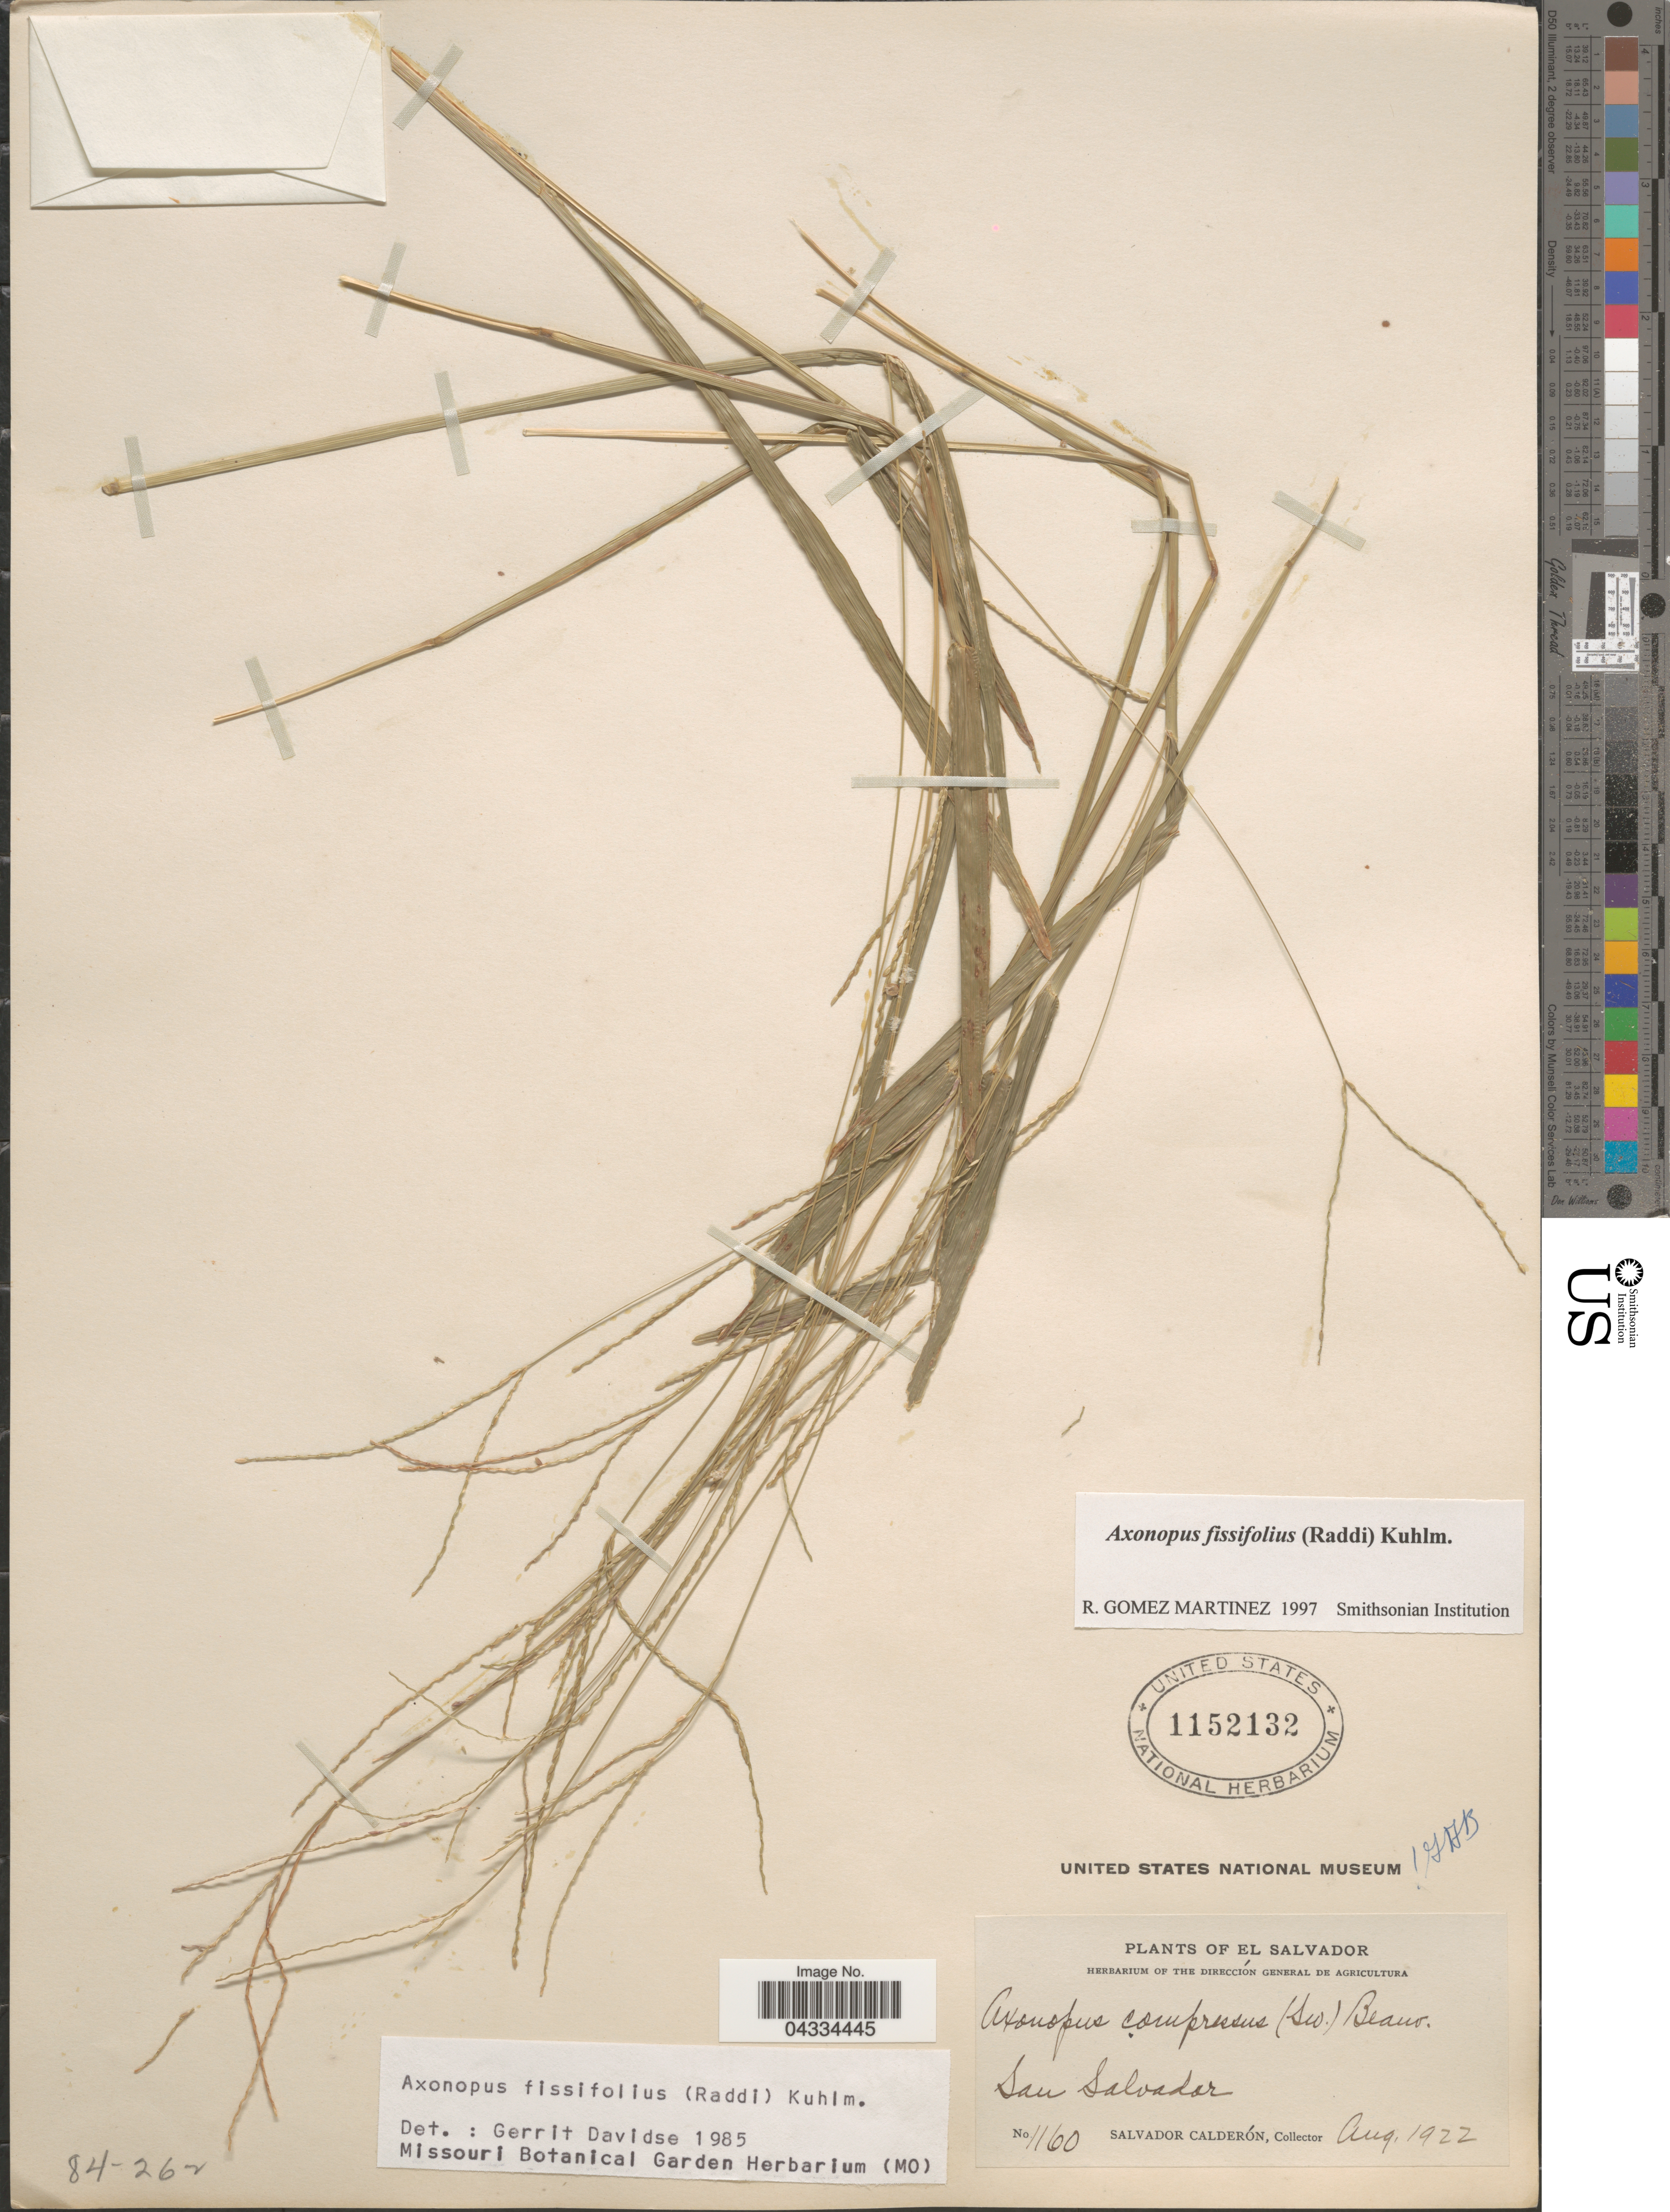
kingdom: Plantae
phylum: Tracheophyta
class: Liliopsida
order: Poales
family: Poaceae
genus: Axonopus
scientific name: Axonopus fissifolius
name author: (Raddi) Kuhlm.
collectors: S. Calderón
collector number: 1160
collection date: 1922-08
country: El Salvador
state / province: San Salvador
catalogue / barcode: US 1152132